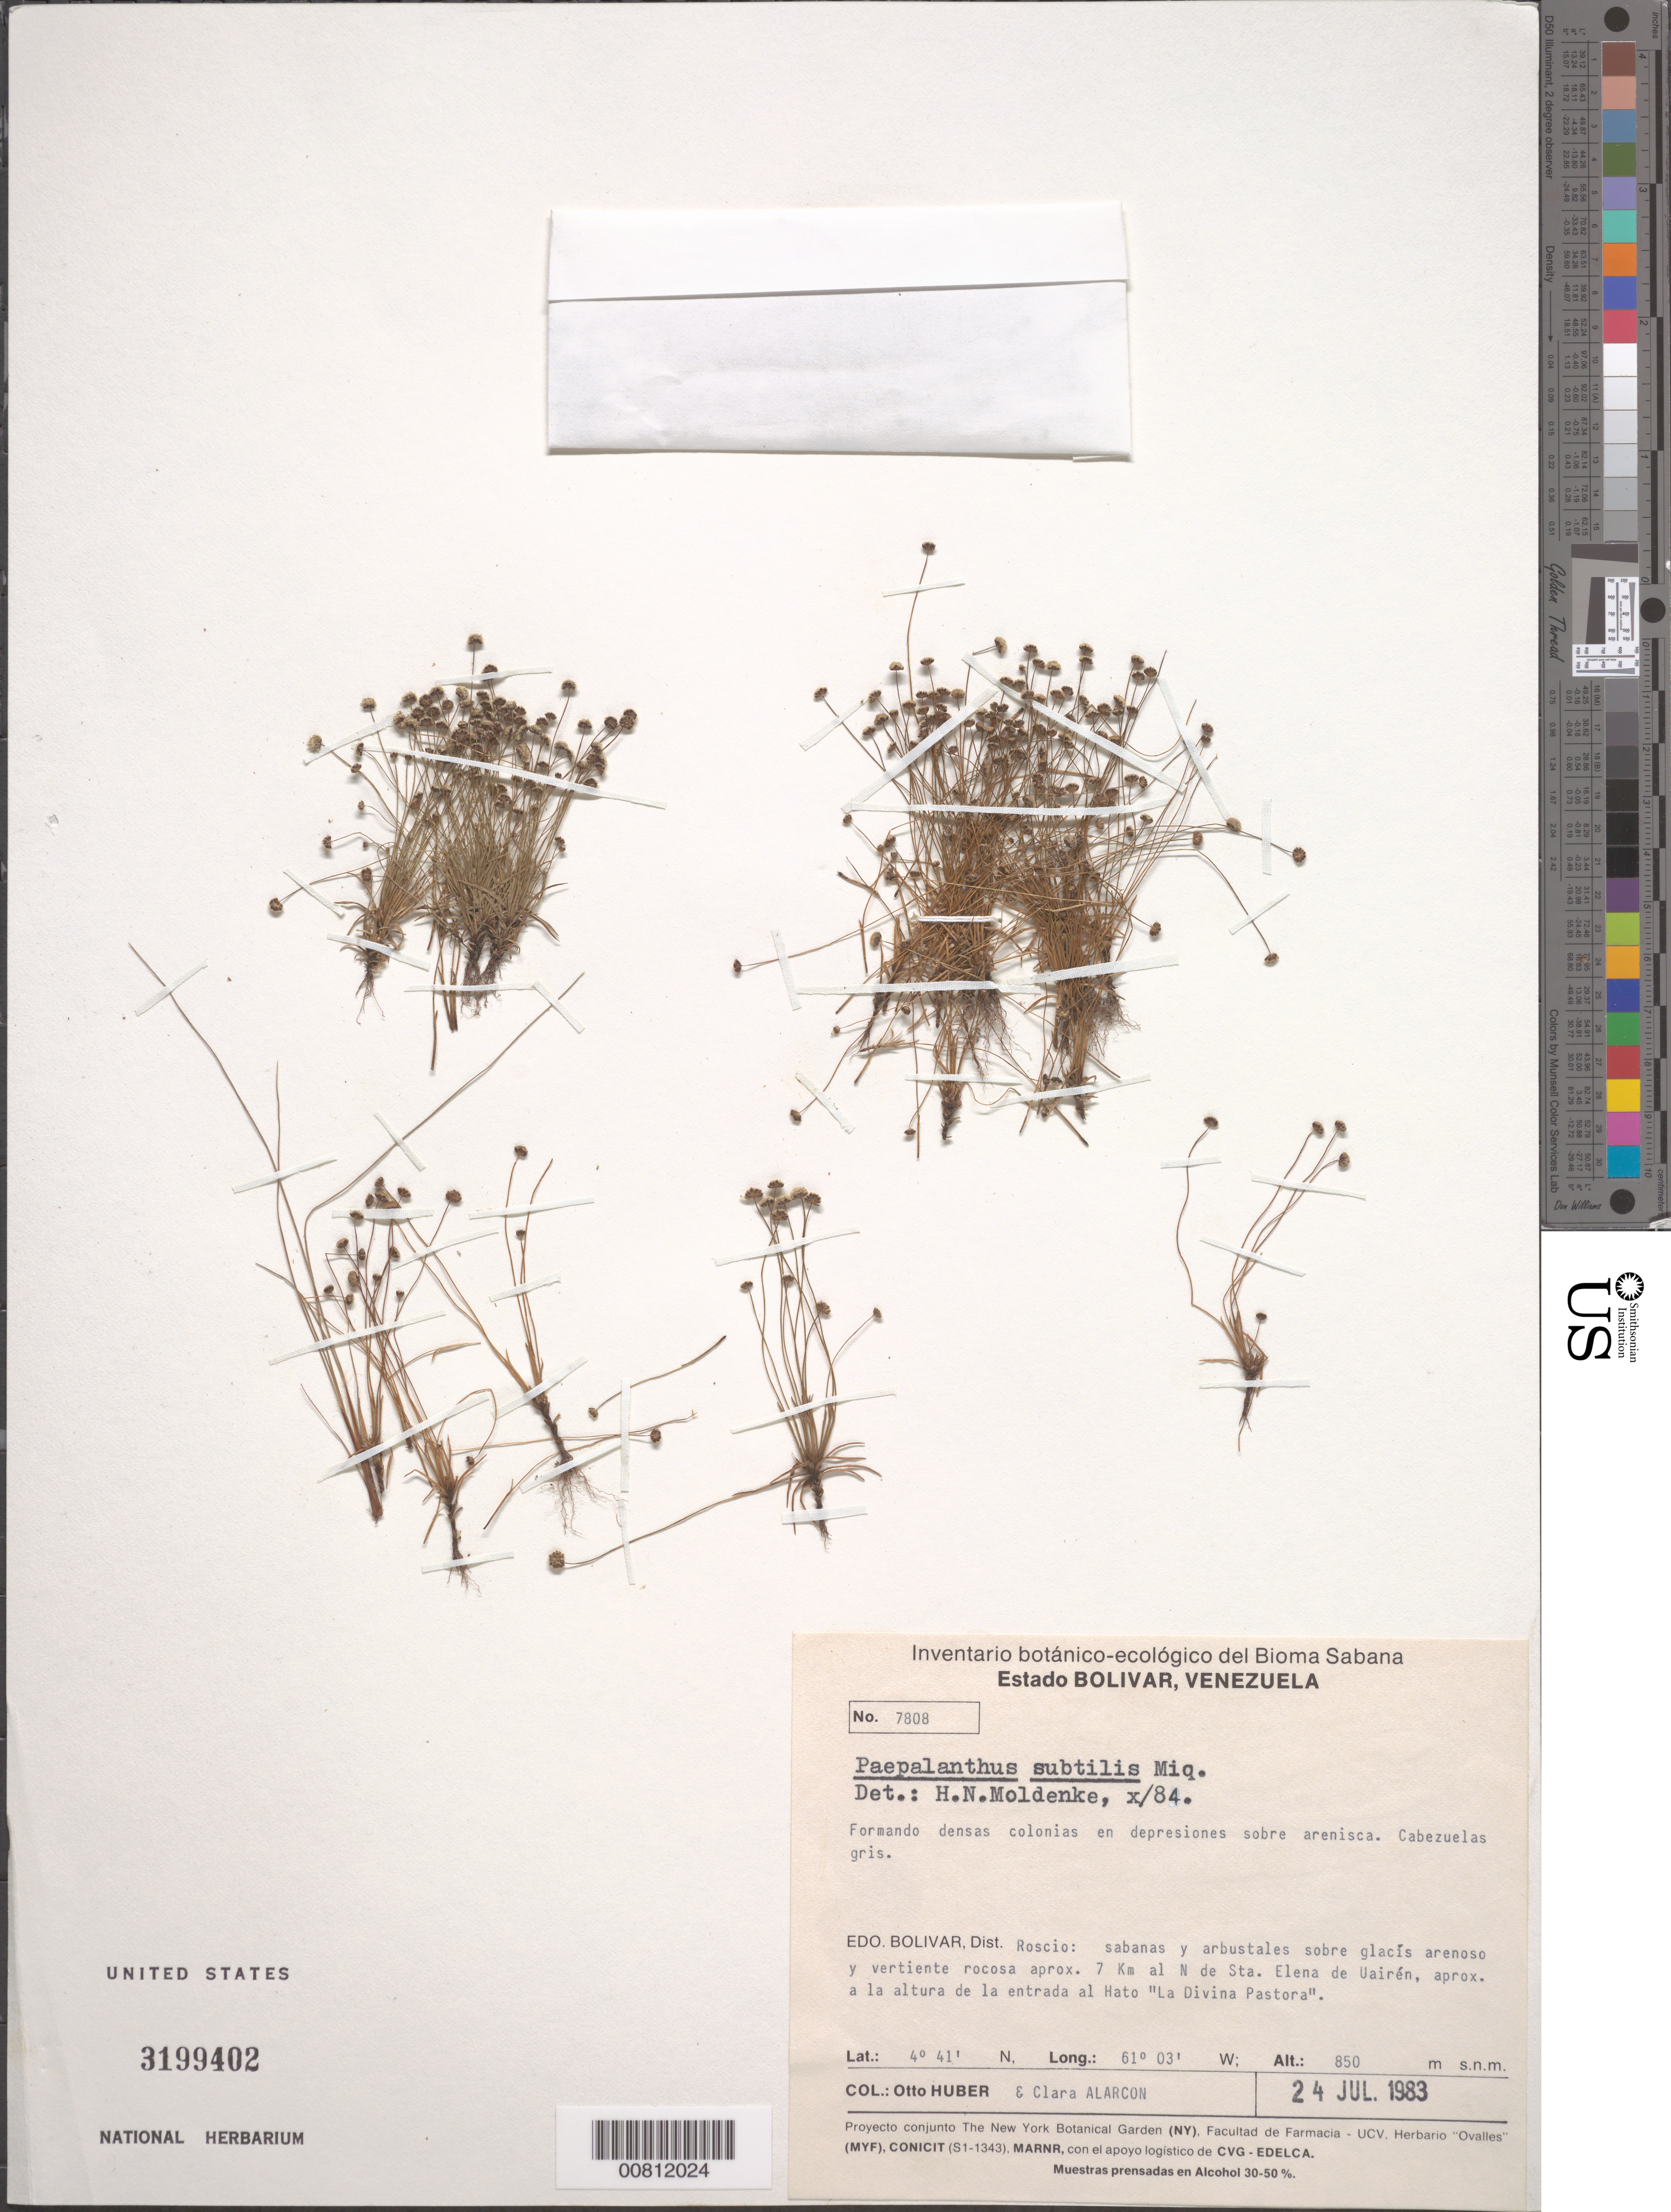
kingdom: Plantae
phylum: Tracheophyta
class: Liliopsida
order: Poales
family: Eriocaulaceae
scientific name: Giuliettia subtilis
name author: (Miq.) Andrino & Sano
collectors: O. Huber & C. Alarcon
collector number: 7808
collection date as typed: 24-Jul-83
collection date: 1983-07-24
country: Venezuela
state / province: Bolívar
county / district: Roscio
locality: Santa Elena de Uairen and Hato La Divina Pastora, 7 km N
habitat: Arbustal sobre terreno rocoso de arenisca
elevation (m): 850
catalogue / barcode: US 3199402